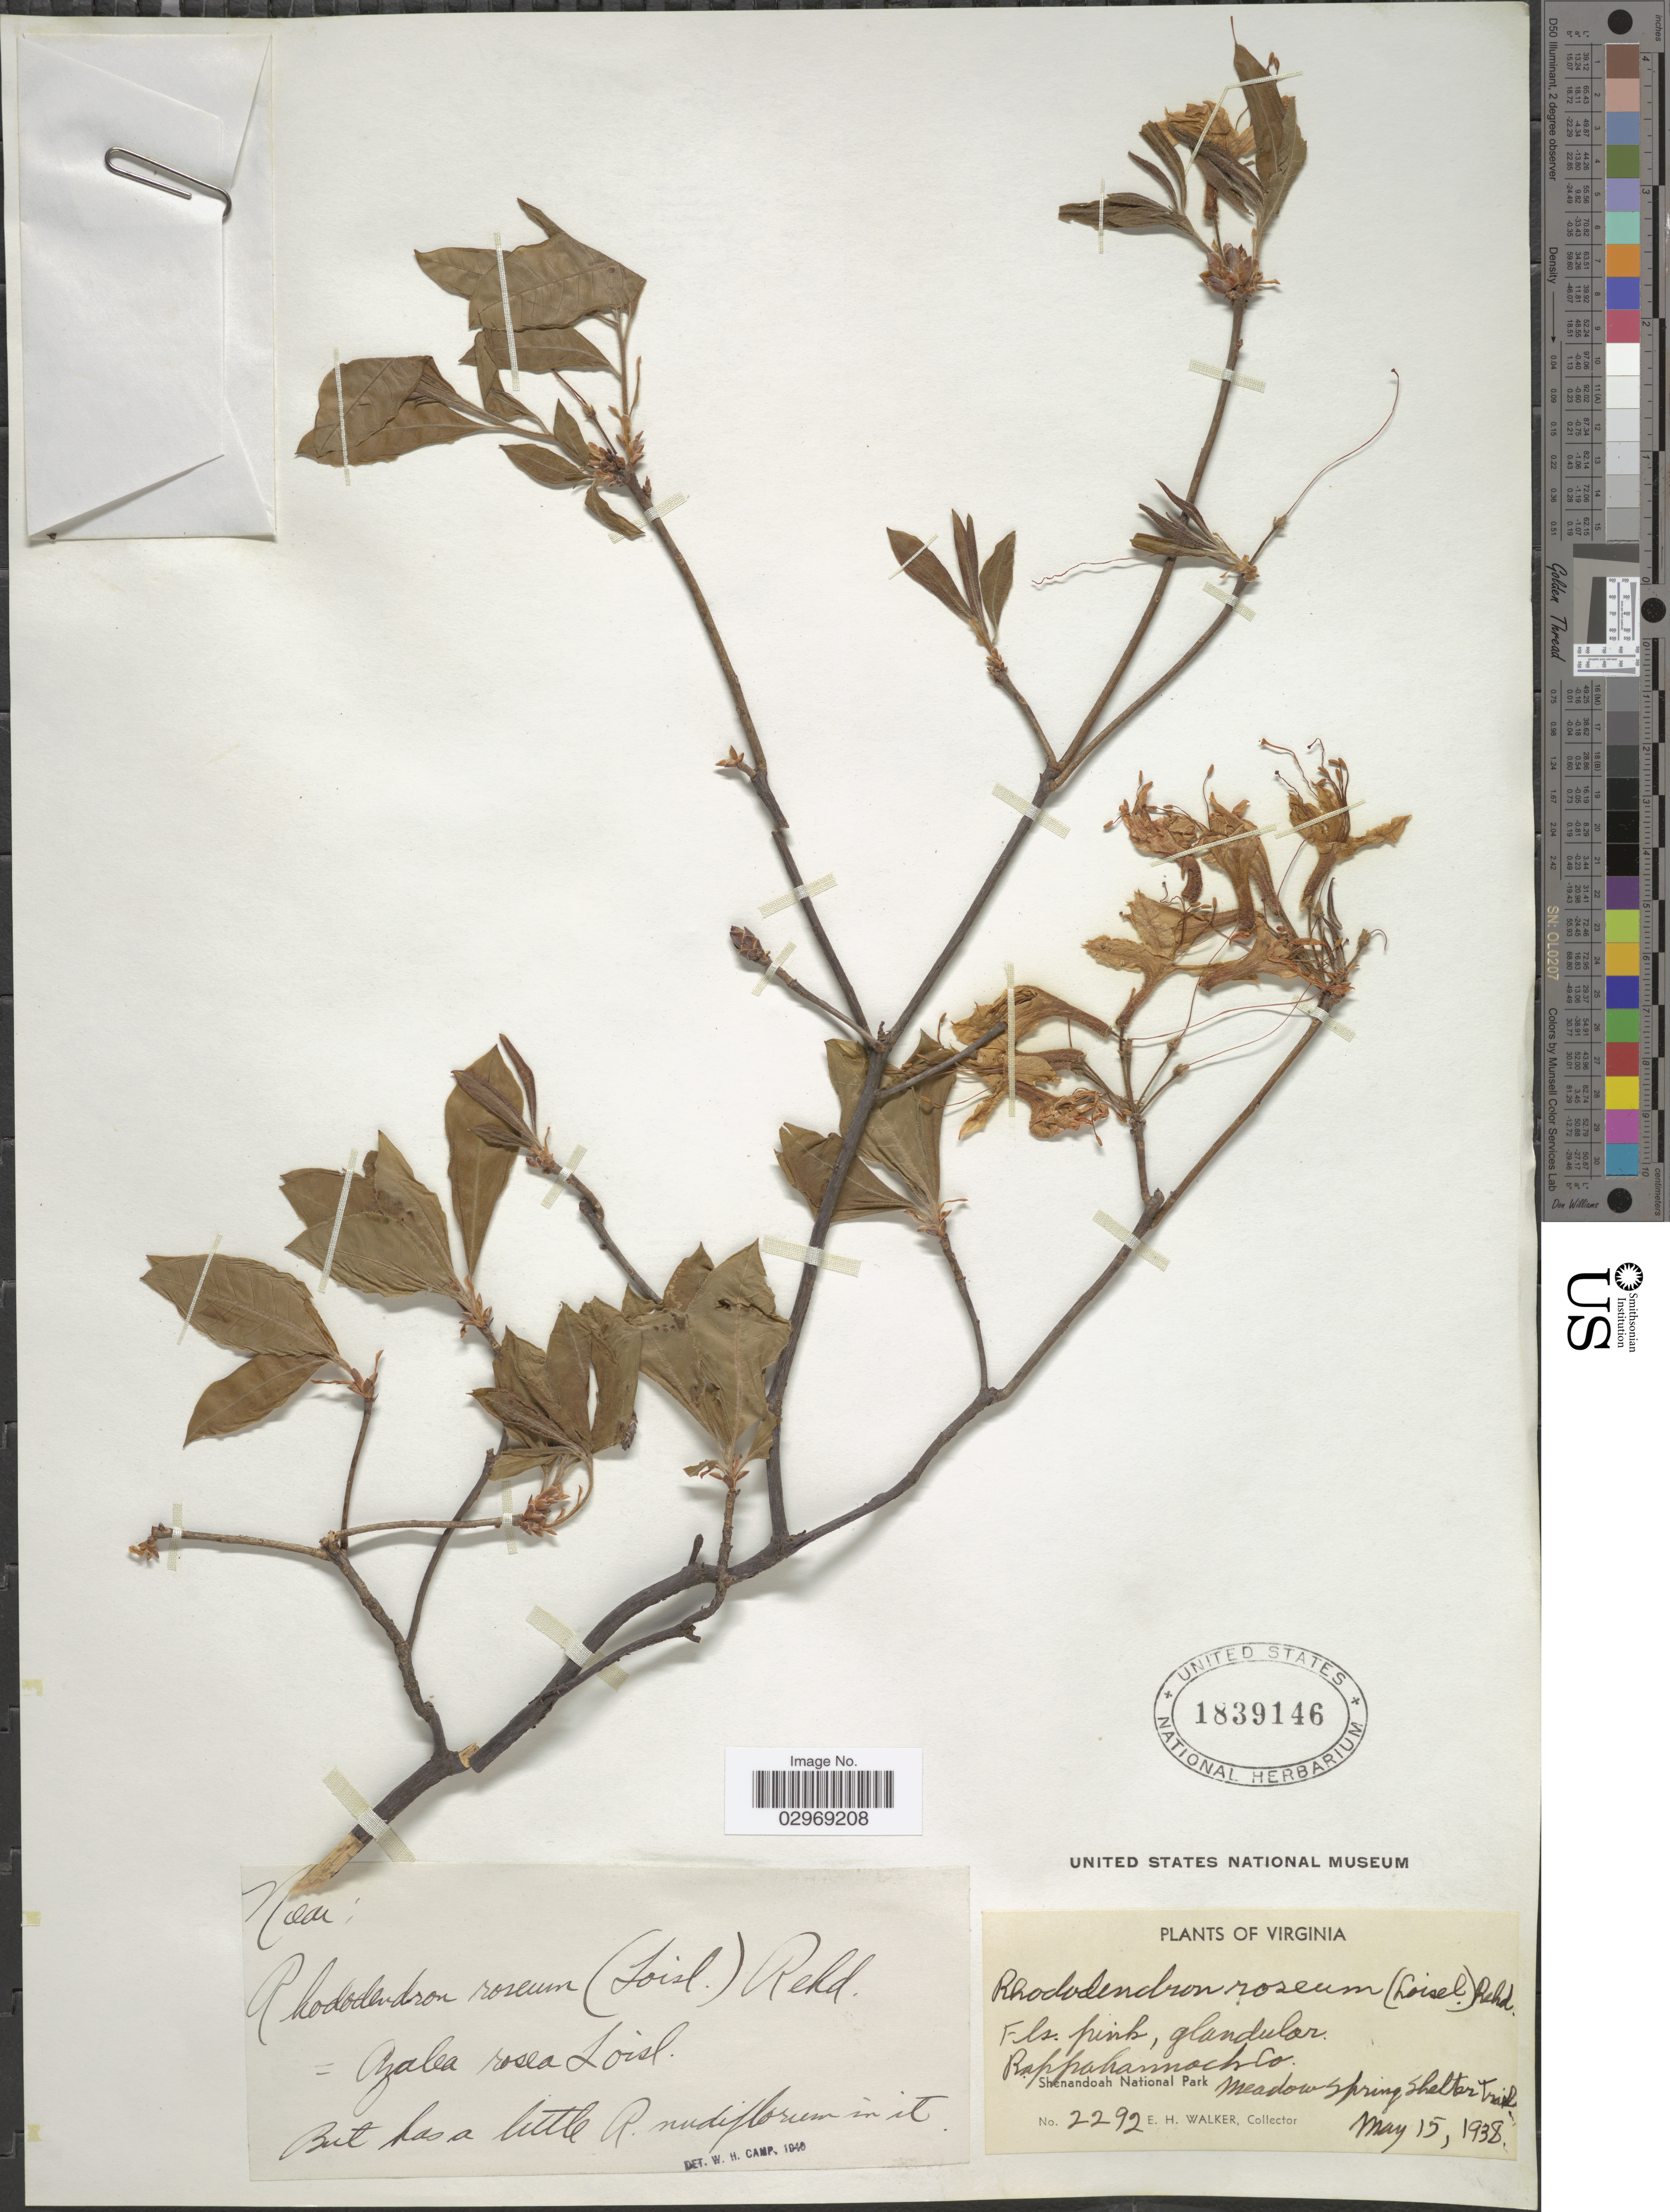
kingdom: Plantae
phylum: Tracheophyta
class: Magnoliopsida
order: Ericales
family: Ericaceae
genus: Rhododendron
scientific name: Rhododendron roseum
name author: (Loisel.) Rehder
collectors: E. H. Walker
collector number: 2292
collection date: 1938-05-15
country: United States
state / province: Virginia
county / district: Rappahannock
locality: Shenandoah National Park. Meadows Spring Shelter Trail.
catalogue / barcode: US 1839146